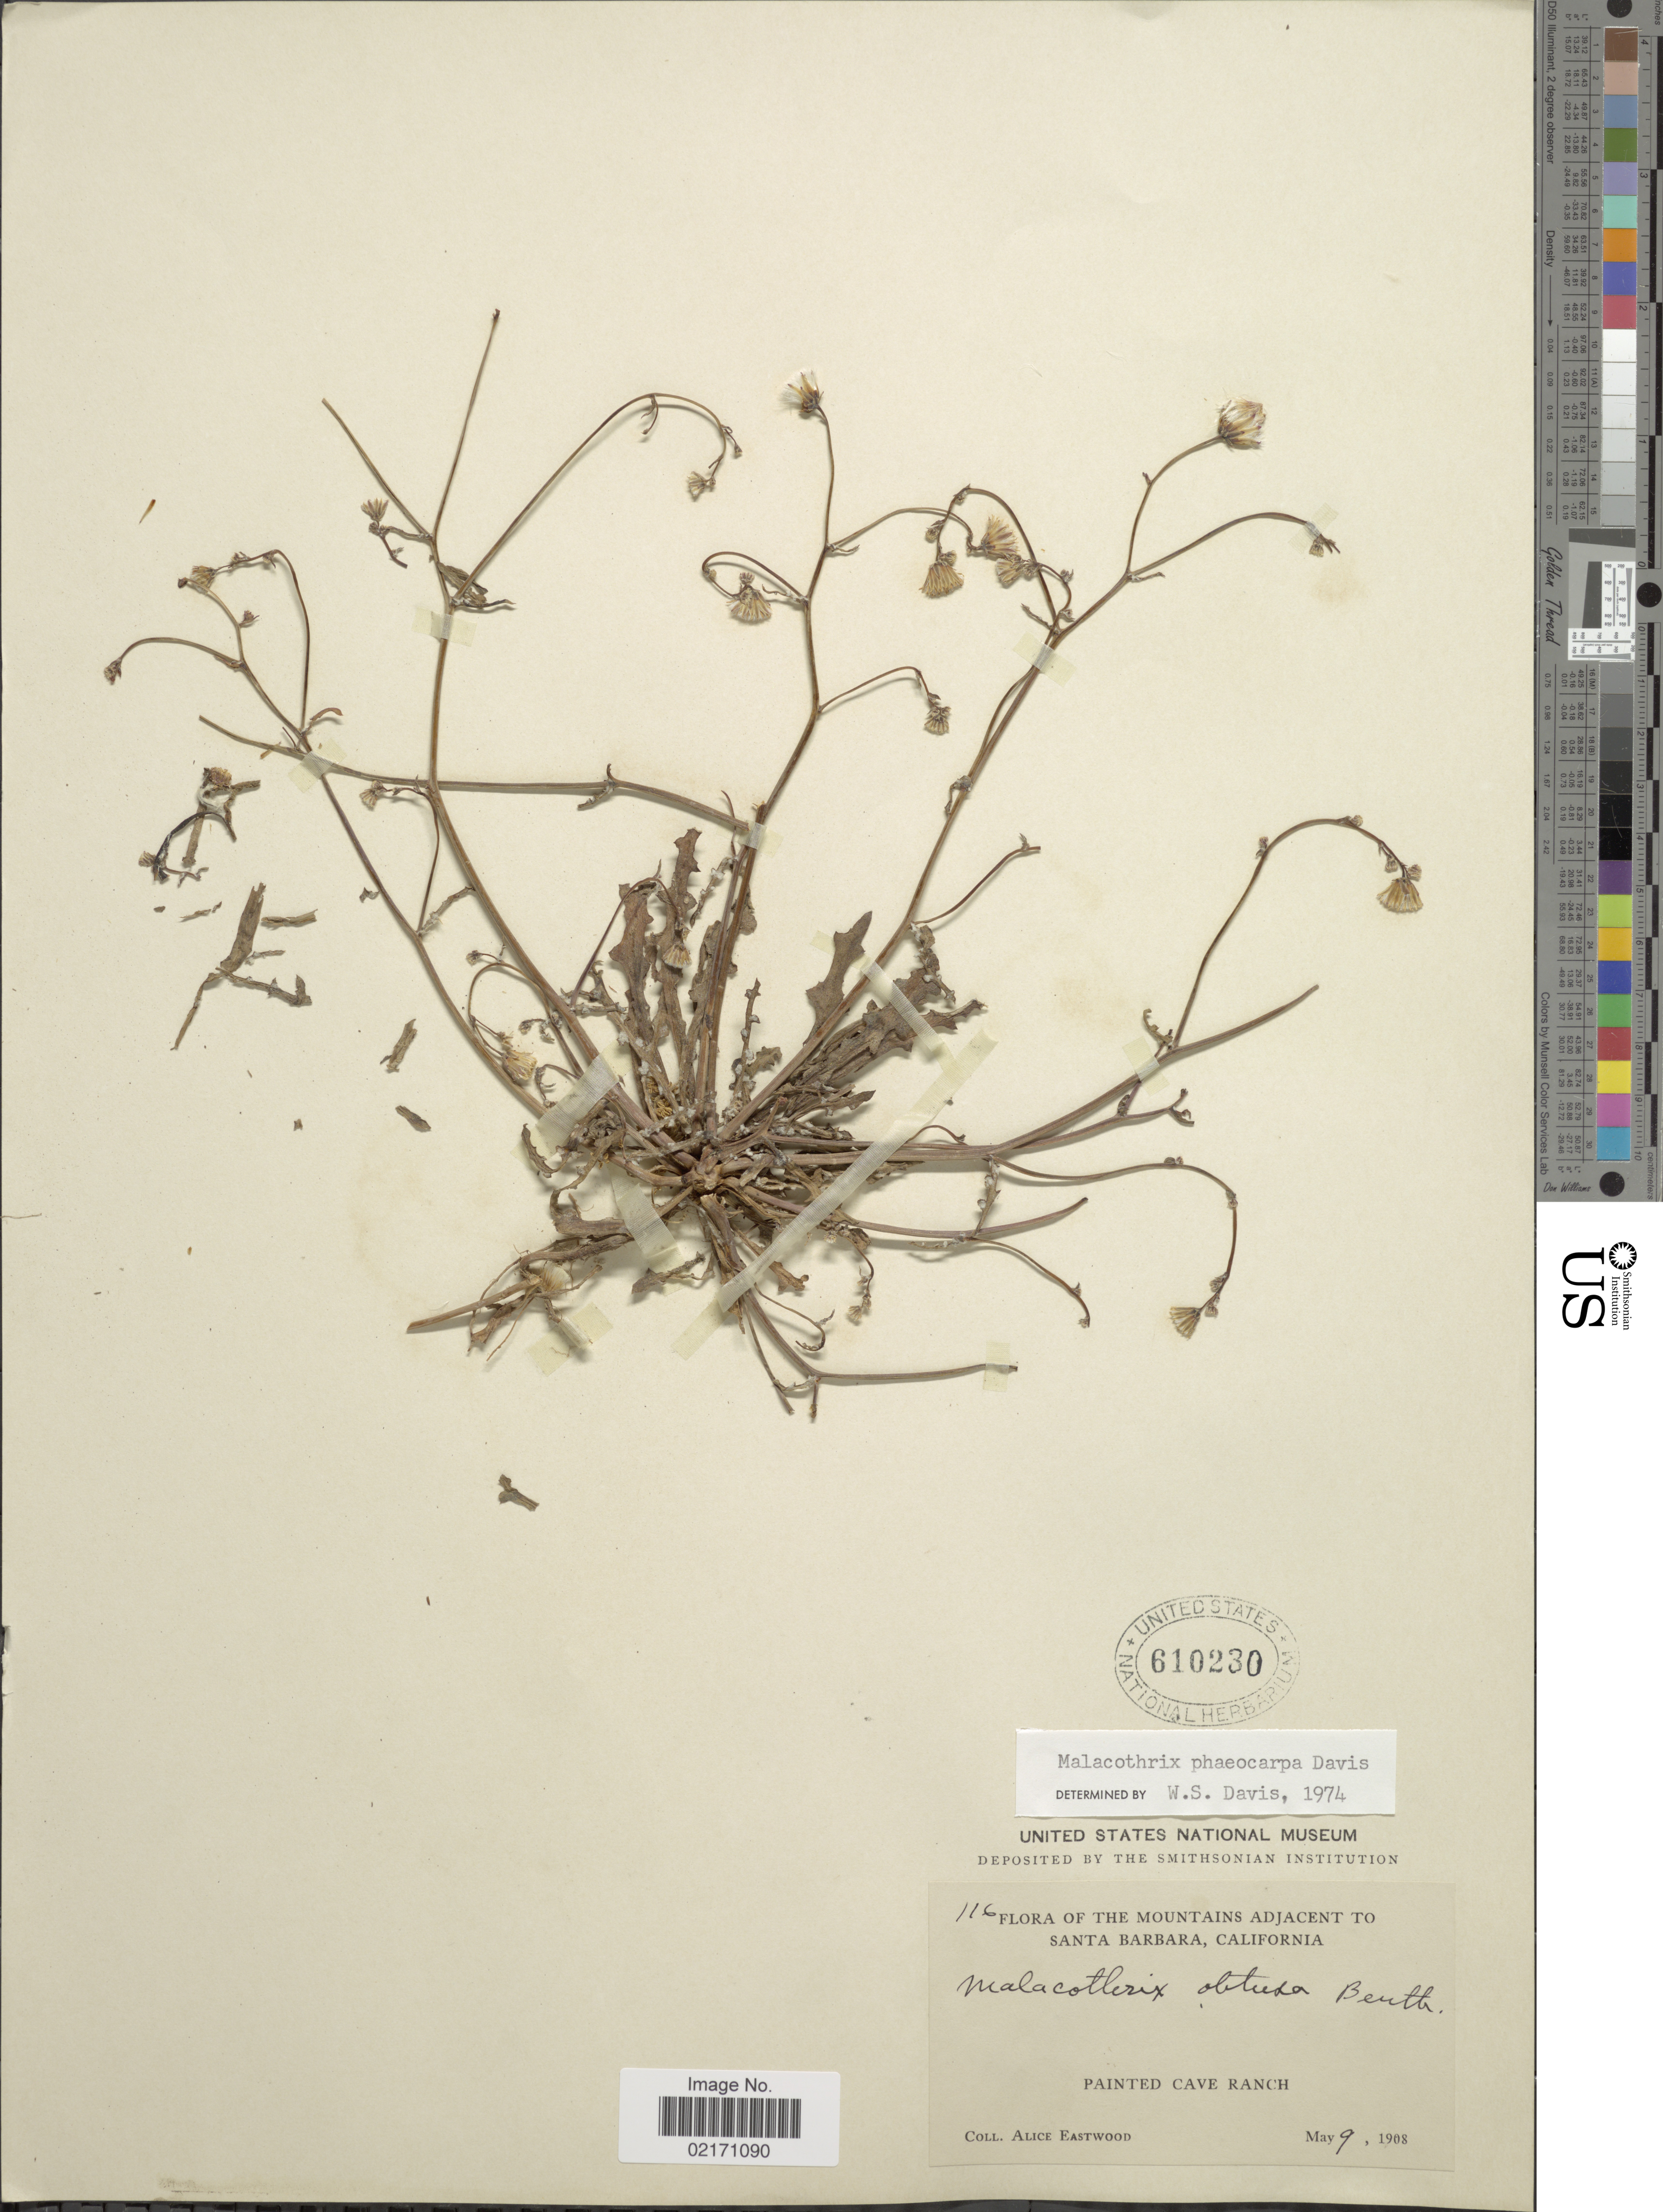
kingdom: Plantae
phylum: Tracheophyta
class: Magnoliopsida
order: Asterales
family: Asteraceae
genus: Malacothrix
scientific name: Malacothrix phaeocarpa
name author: W.S. Davis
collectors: A. Eastwood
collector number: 116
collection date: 1908-05-09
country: United States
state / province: California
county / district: Santa Barbara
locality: The Mountains adjacent to Santa Barbara, Painted Cave Ranch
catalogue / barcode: US 610230